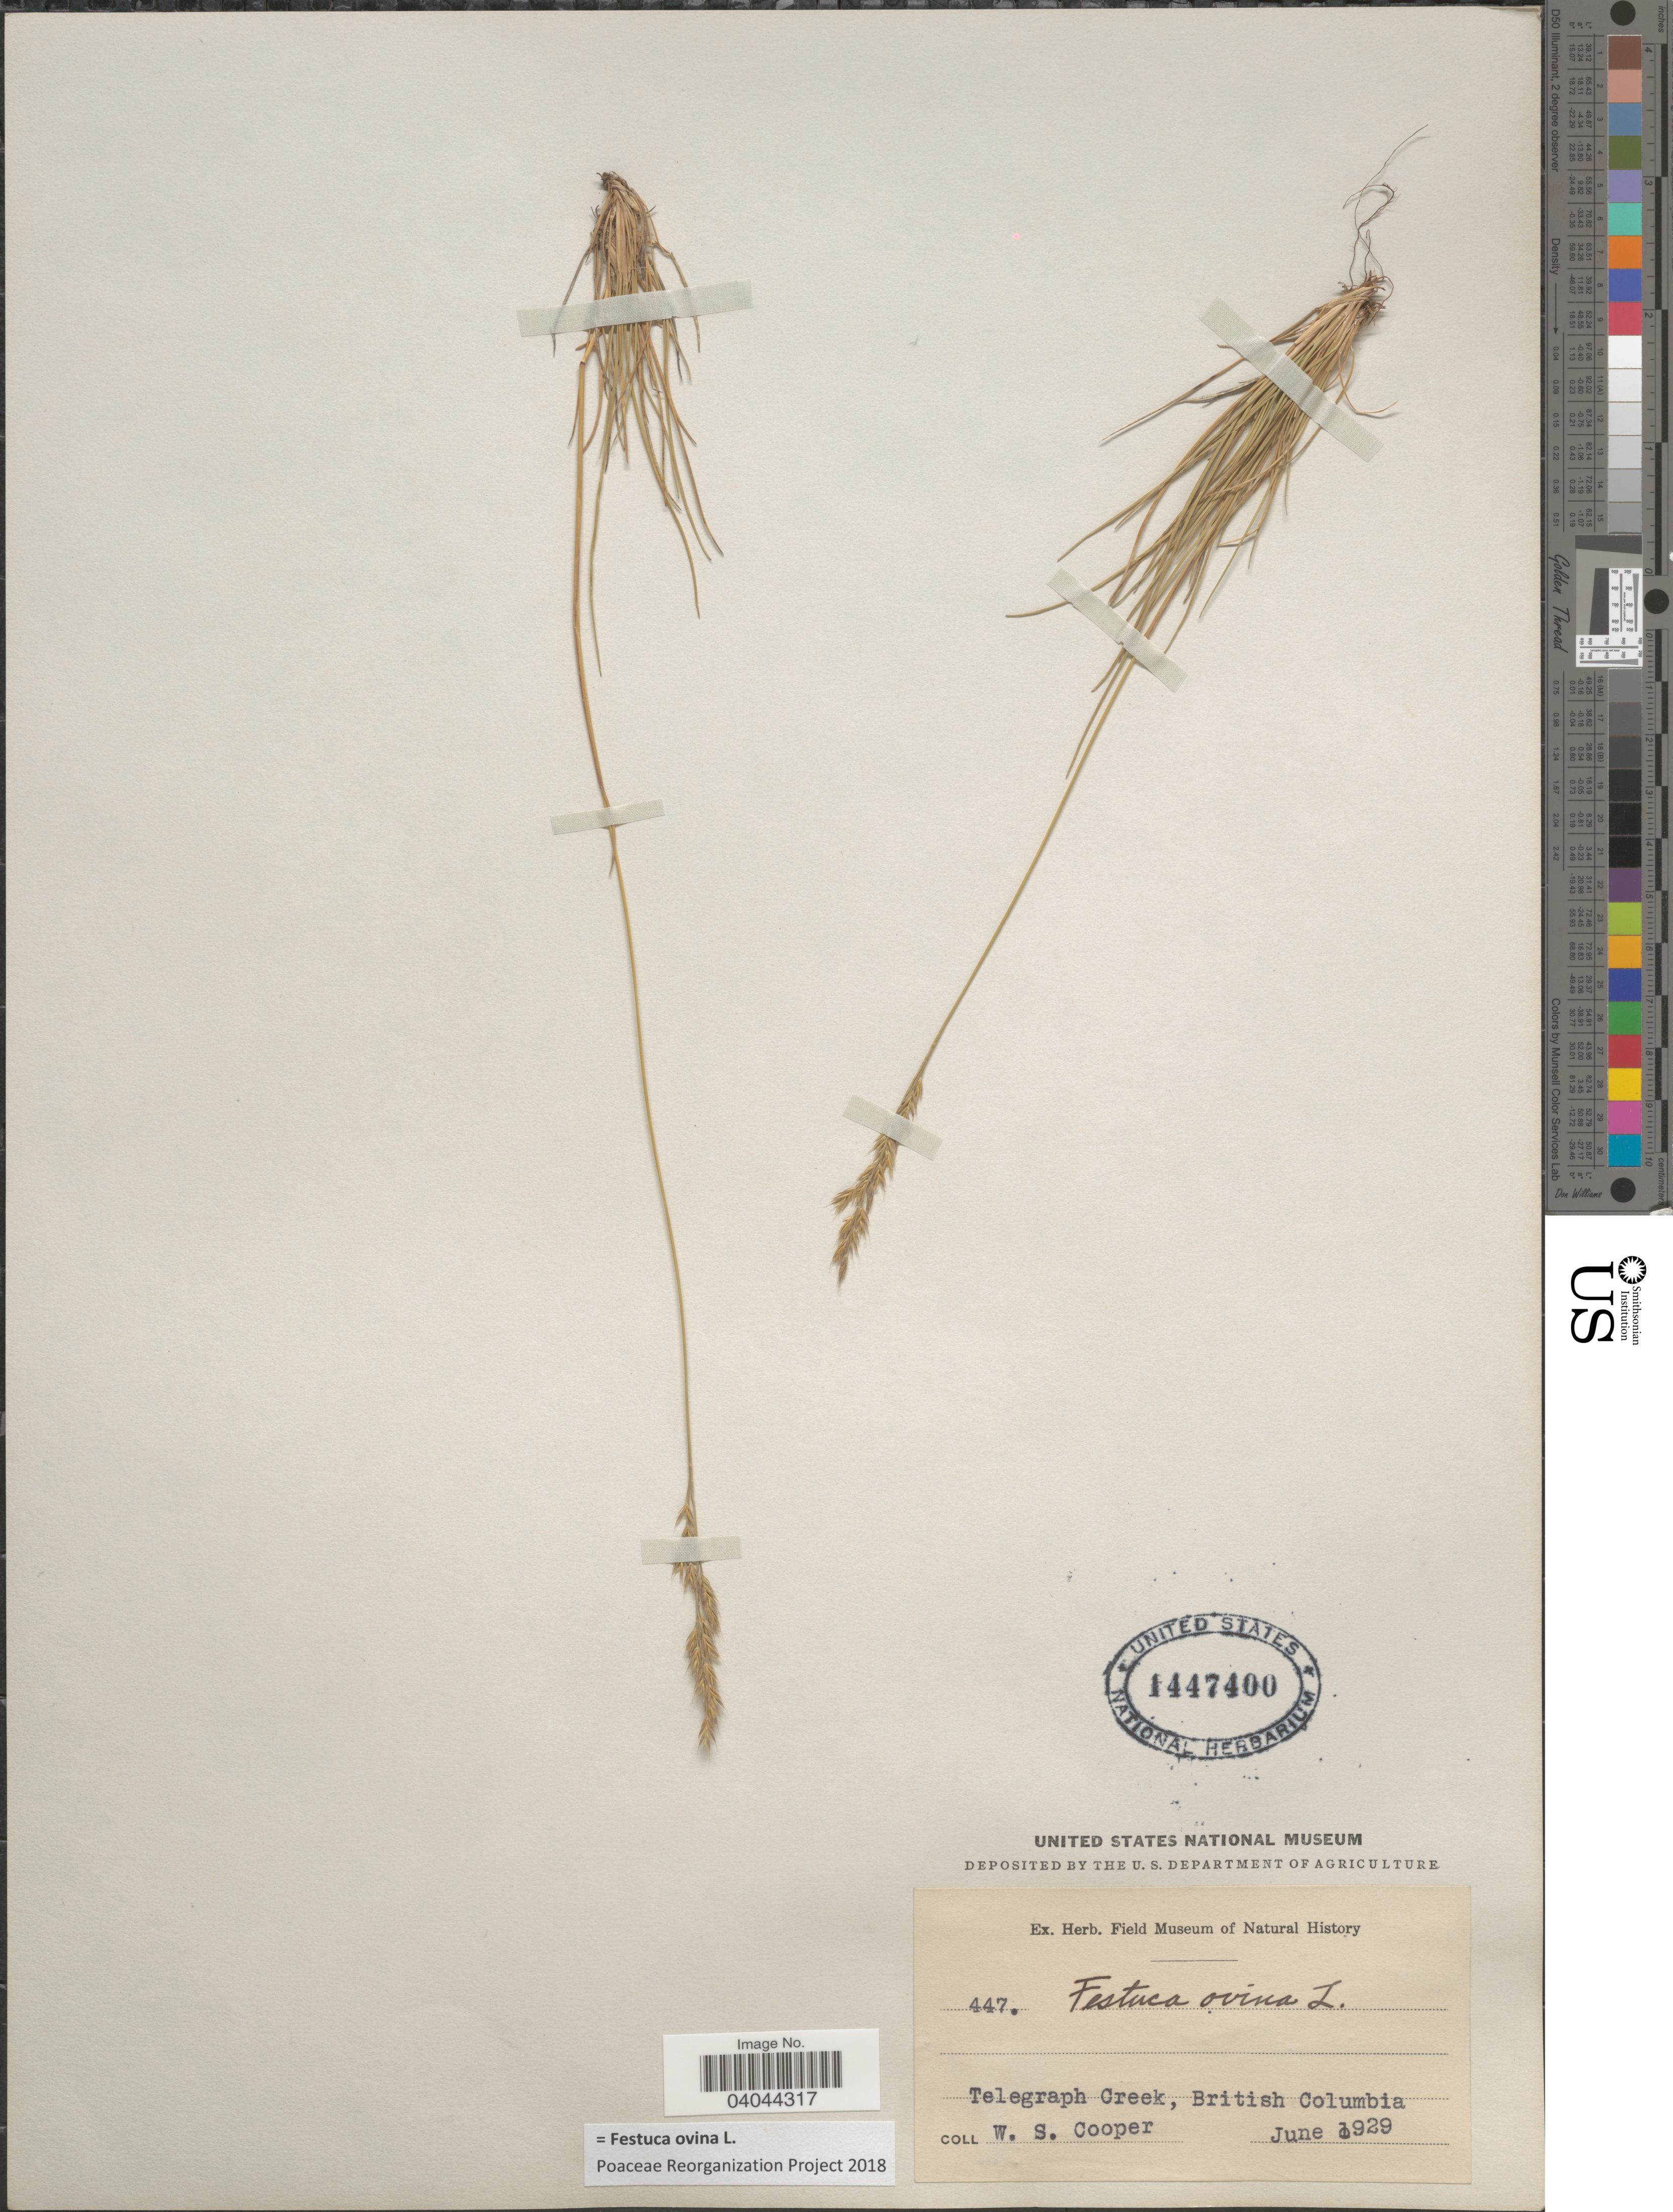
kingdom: Plantae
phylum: Tracheophyta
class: Liliopsida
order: Poales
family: Poaceae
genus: Festuca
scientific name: Festuca ovina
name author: L.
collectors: W. Cooper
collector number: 447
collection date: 1929-06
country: Canada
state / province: British Columbia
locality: Telegraph Creek.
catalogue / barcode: US 1447400